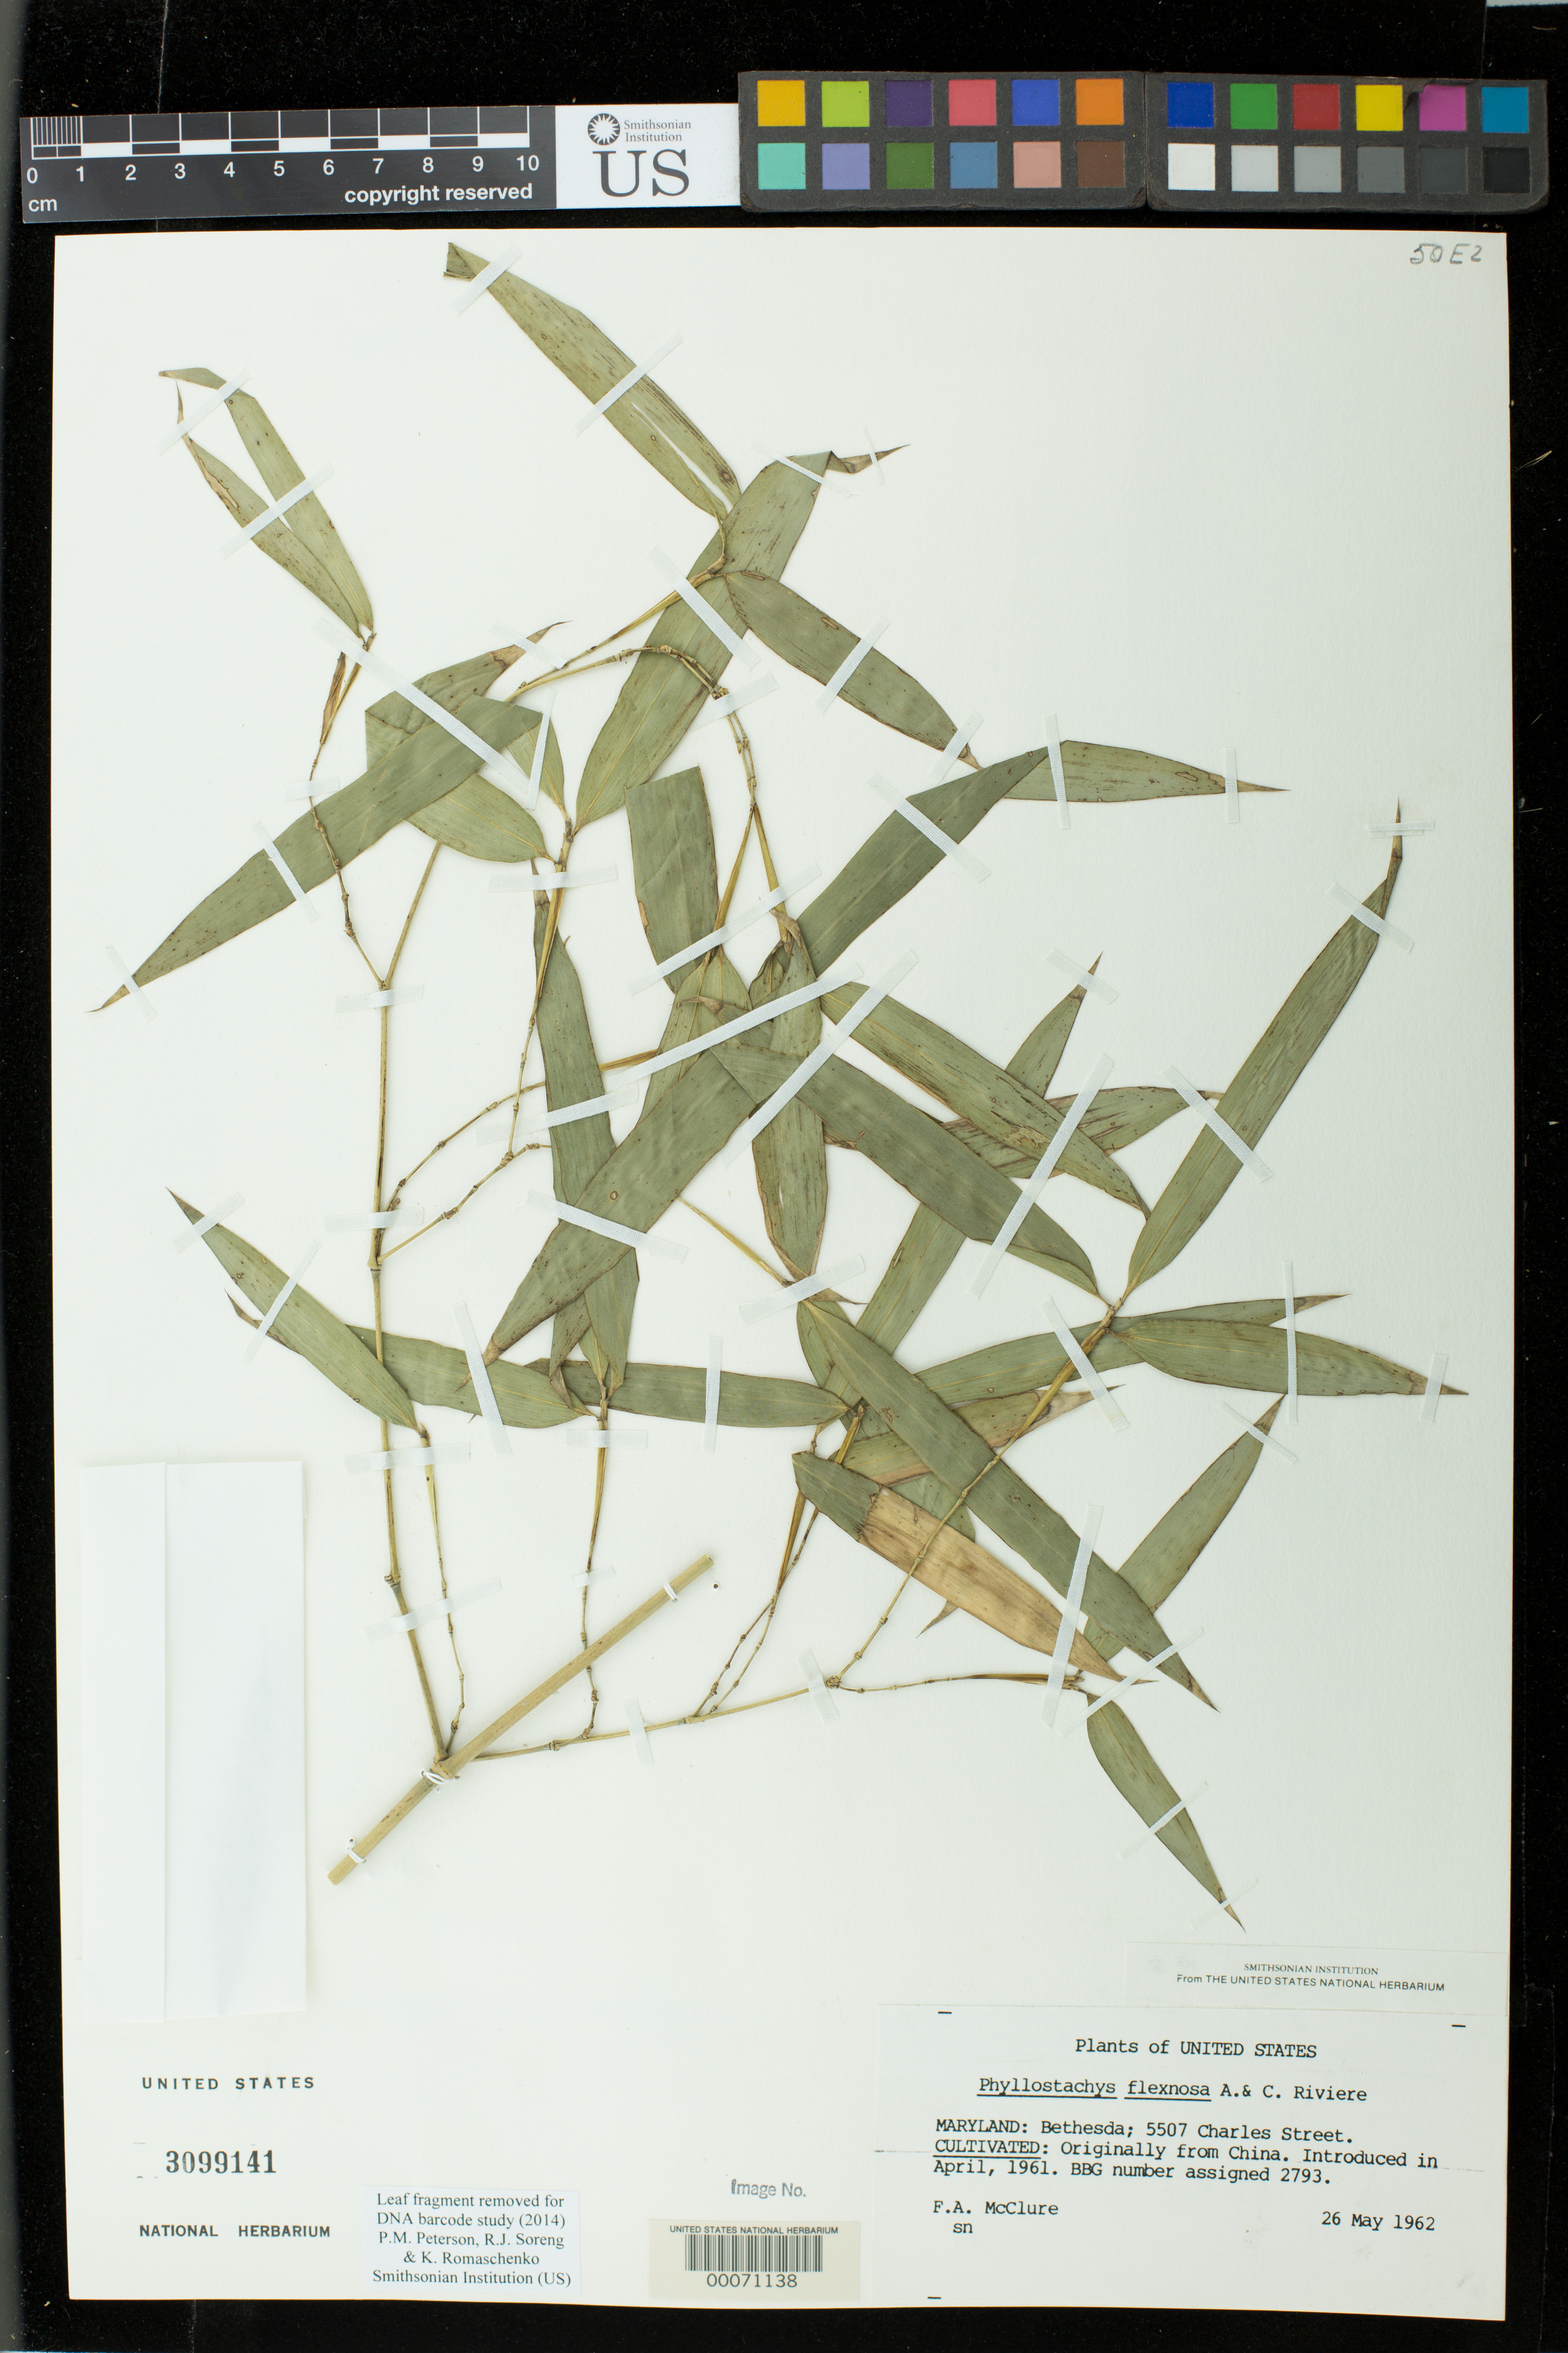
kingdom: Plantae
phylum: Tracheophyta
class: Liliopsida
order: Poales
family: Poaceae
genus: Phyllostachys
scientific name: Phyllostachys flexuosa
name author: Rivière & C. Rivière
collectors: F. A. McClure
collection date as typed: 26 May 1962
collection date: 1962-05-26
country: United States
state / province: Maryland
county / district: Montgomery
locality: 5507 Charles Street, Bethesda (McClure's garden)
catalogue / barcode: US 3099141